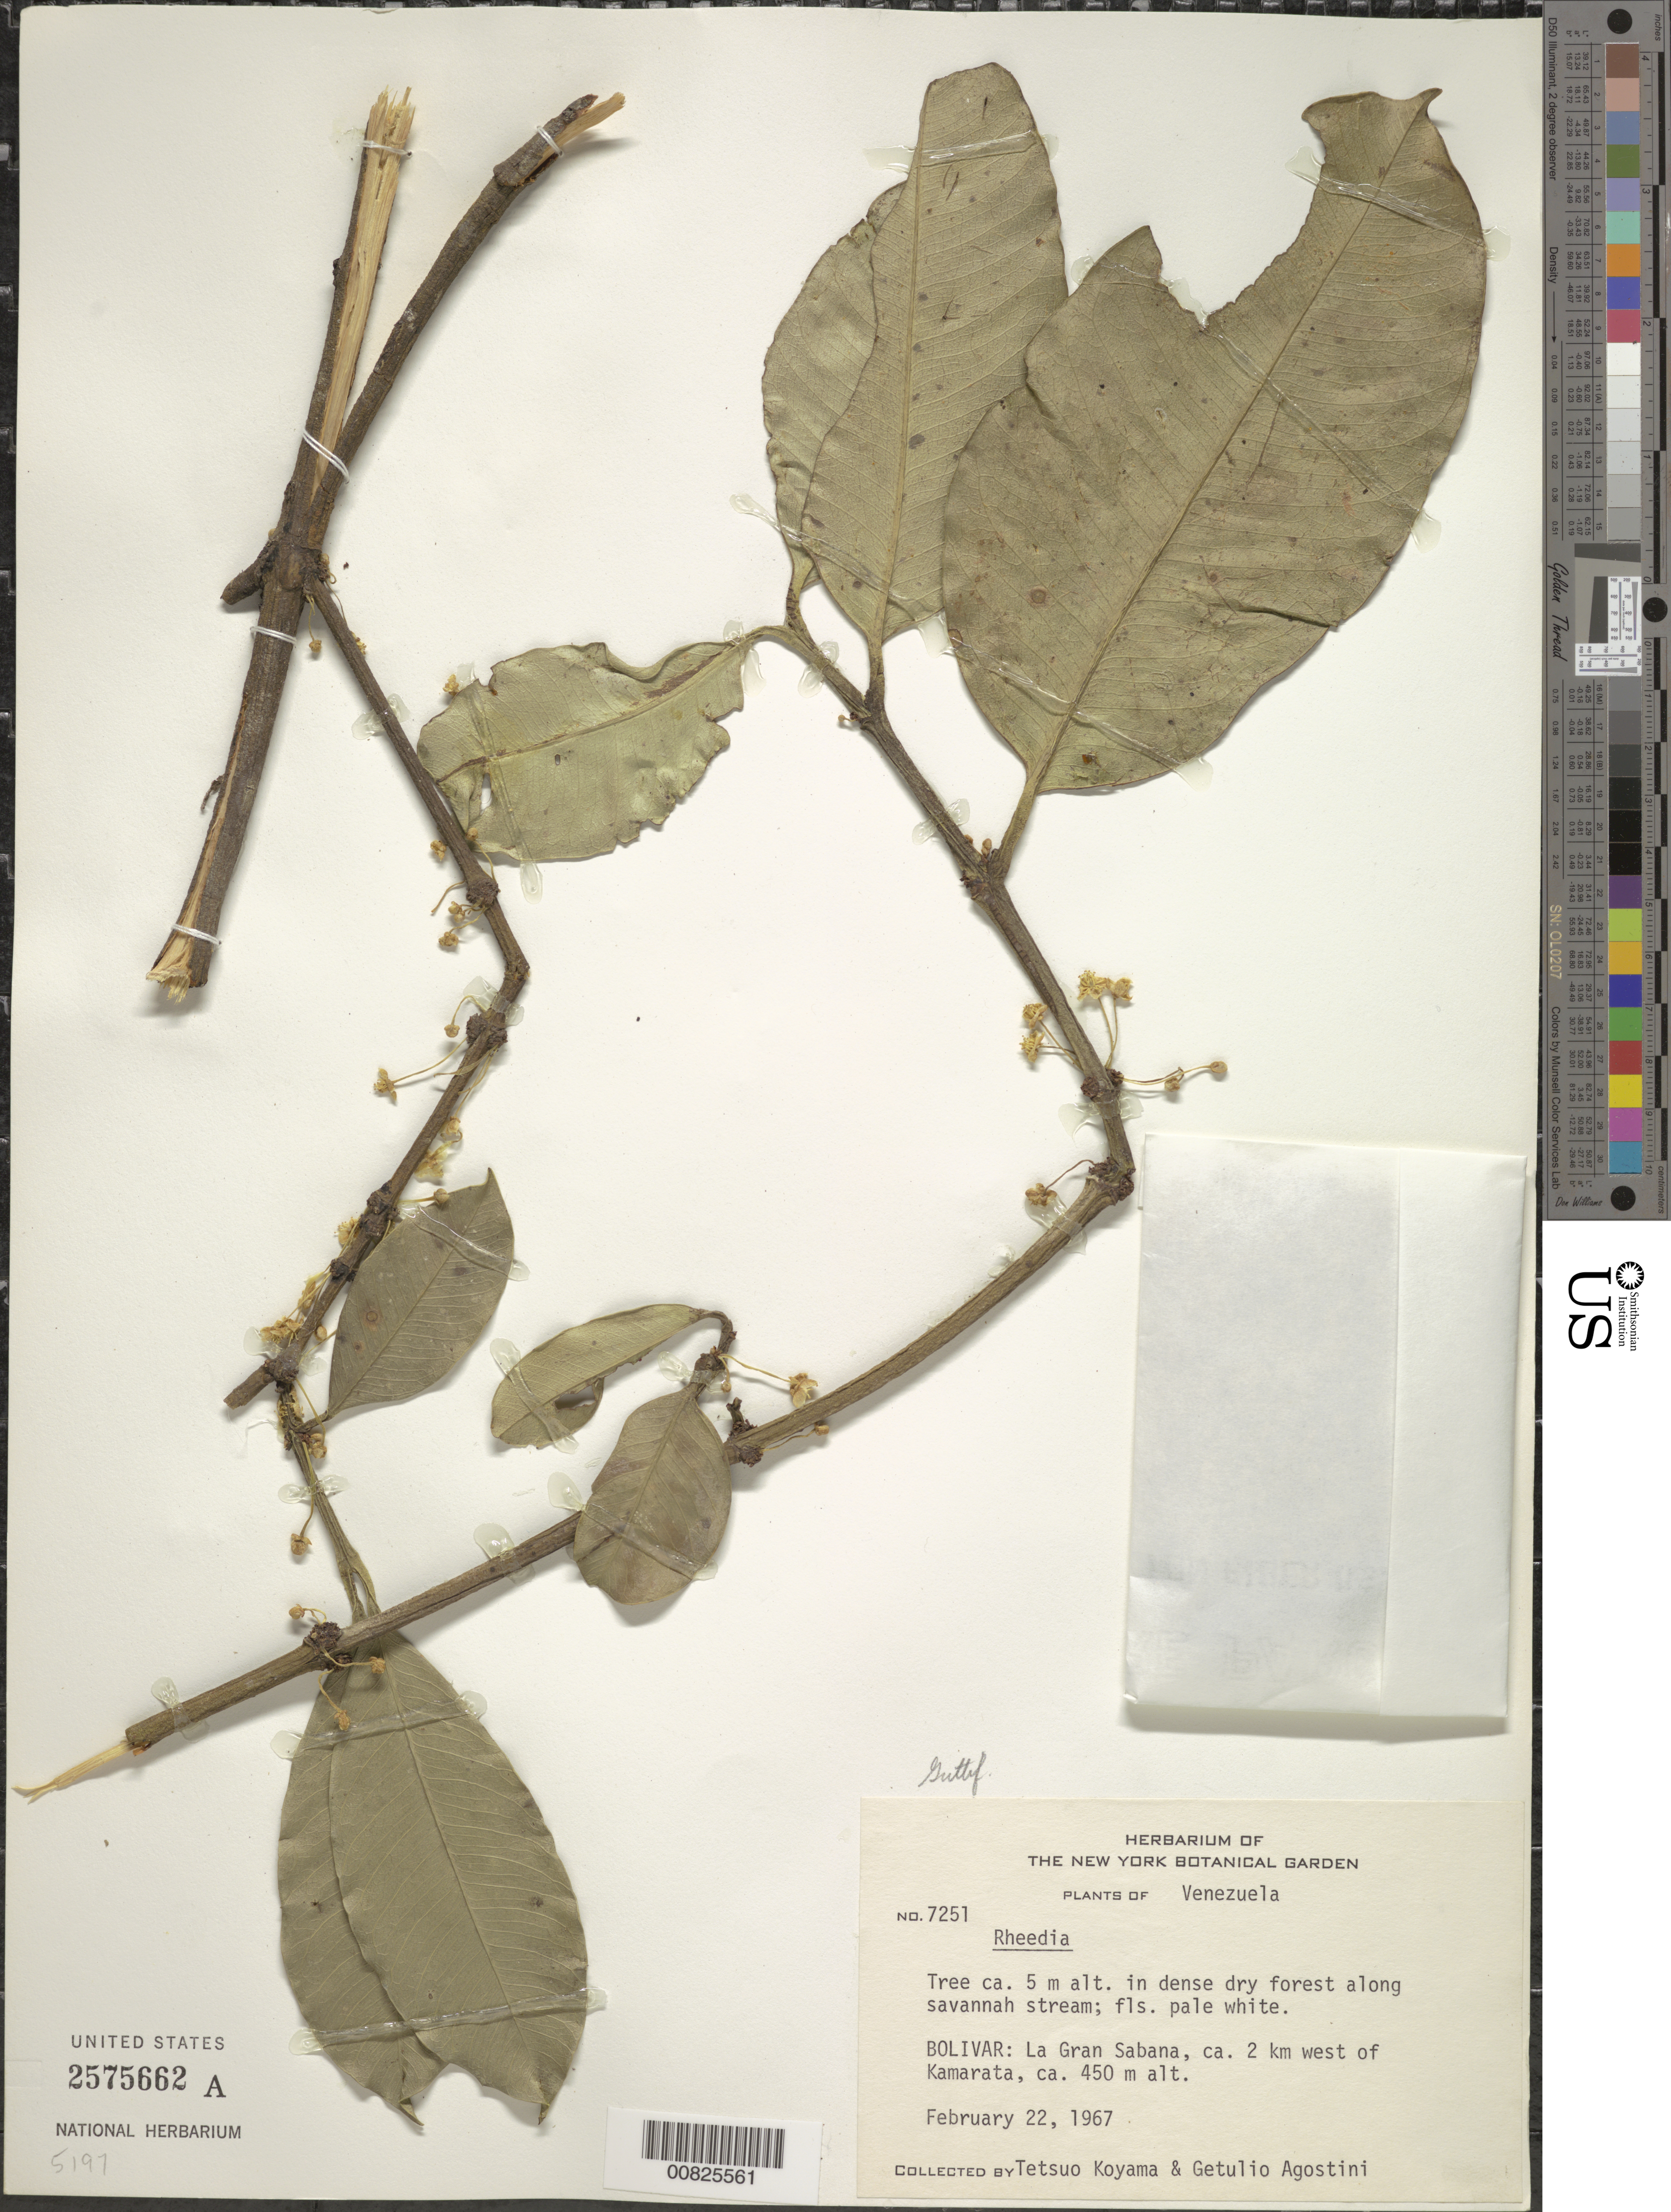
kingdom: Plantae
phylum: Tracheophyta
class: Magnoliopsida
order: Malpighiales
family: Clusiaceae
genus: Garcinia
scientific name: Garcinia sp.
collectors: T. Koyama & G. Agostini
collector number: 7251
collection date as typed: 22-Feb-67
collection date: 1967-02-22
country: Venezuela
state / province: Bolívar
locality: La Gran Sabana, ca. 2 km W of Kamarata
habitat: Dense dry forest along savannah stream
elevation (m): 450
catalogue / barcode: US 2575662